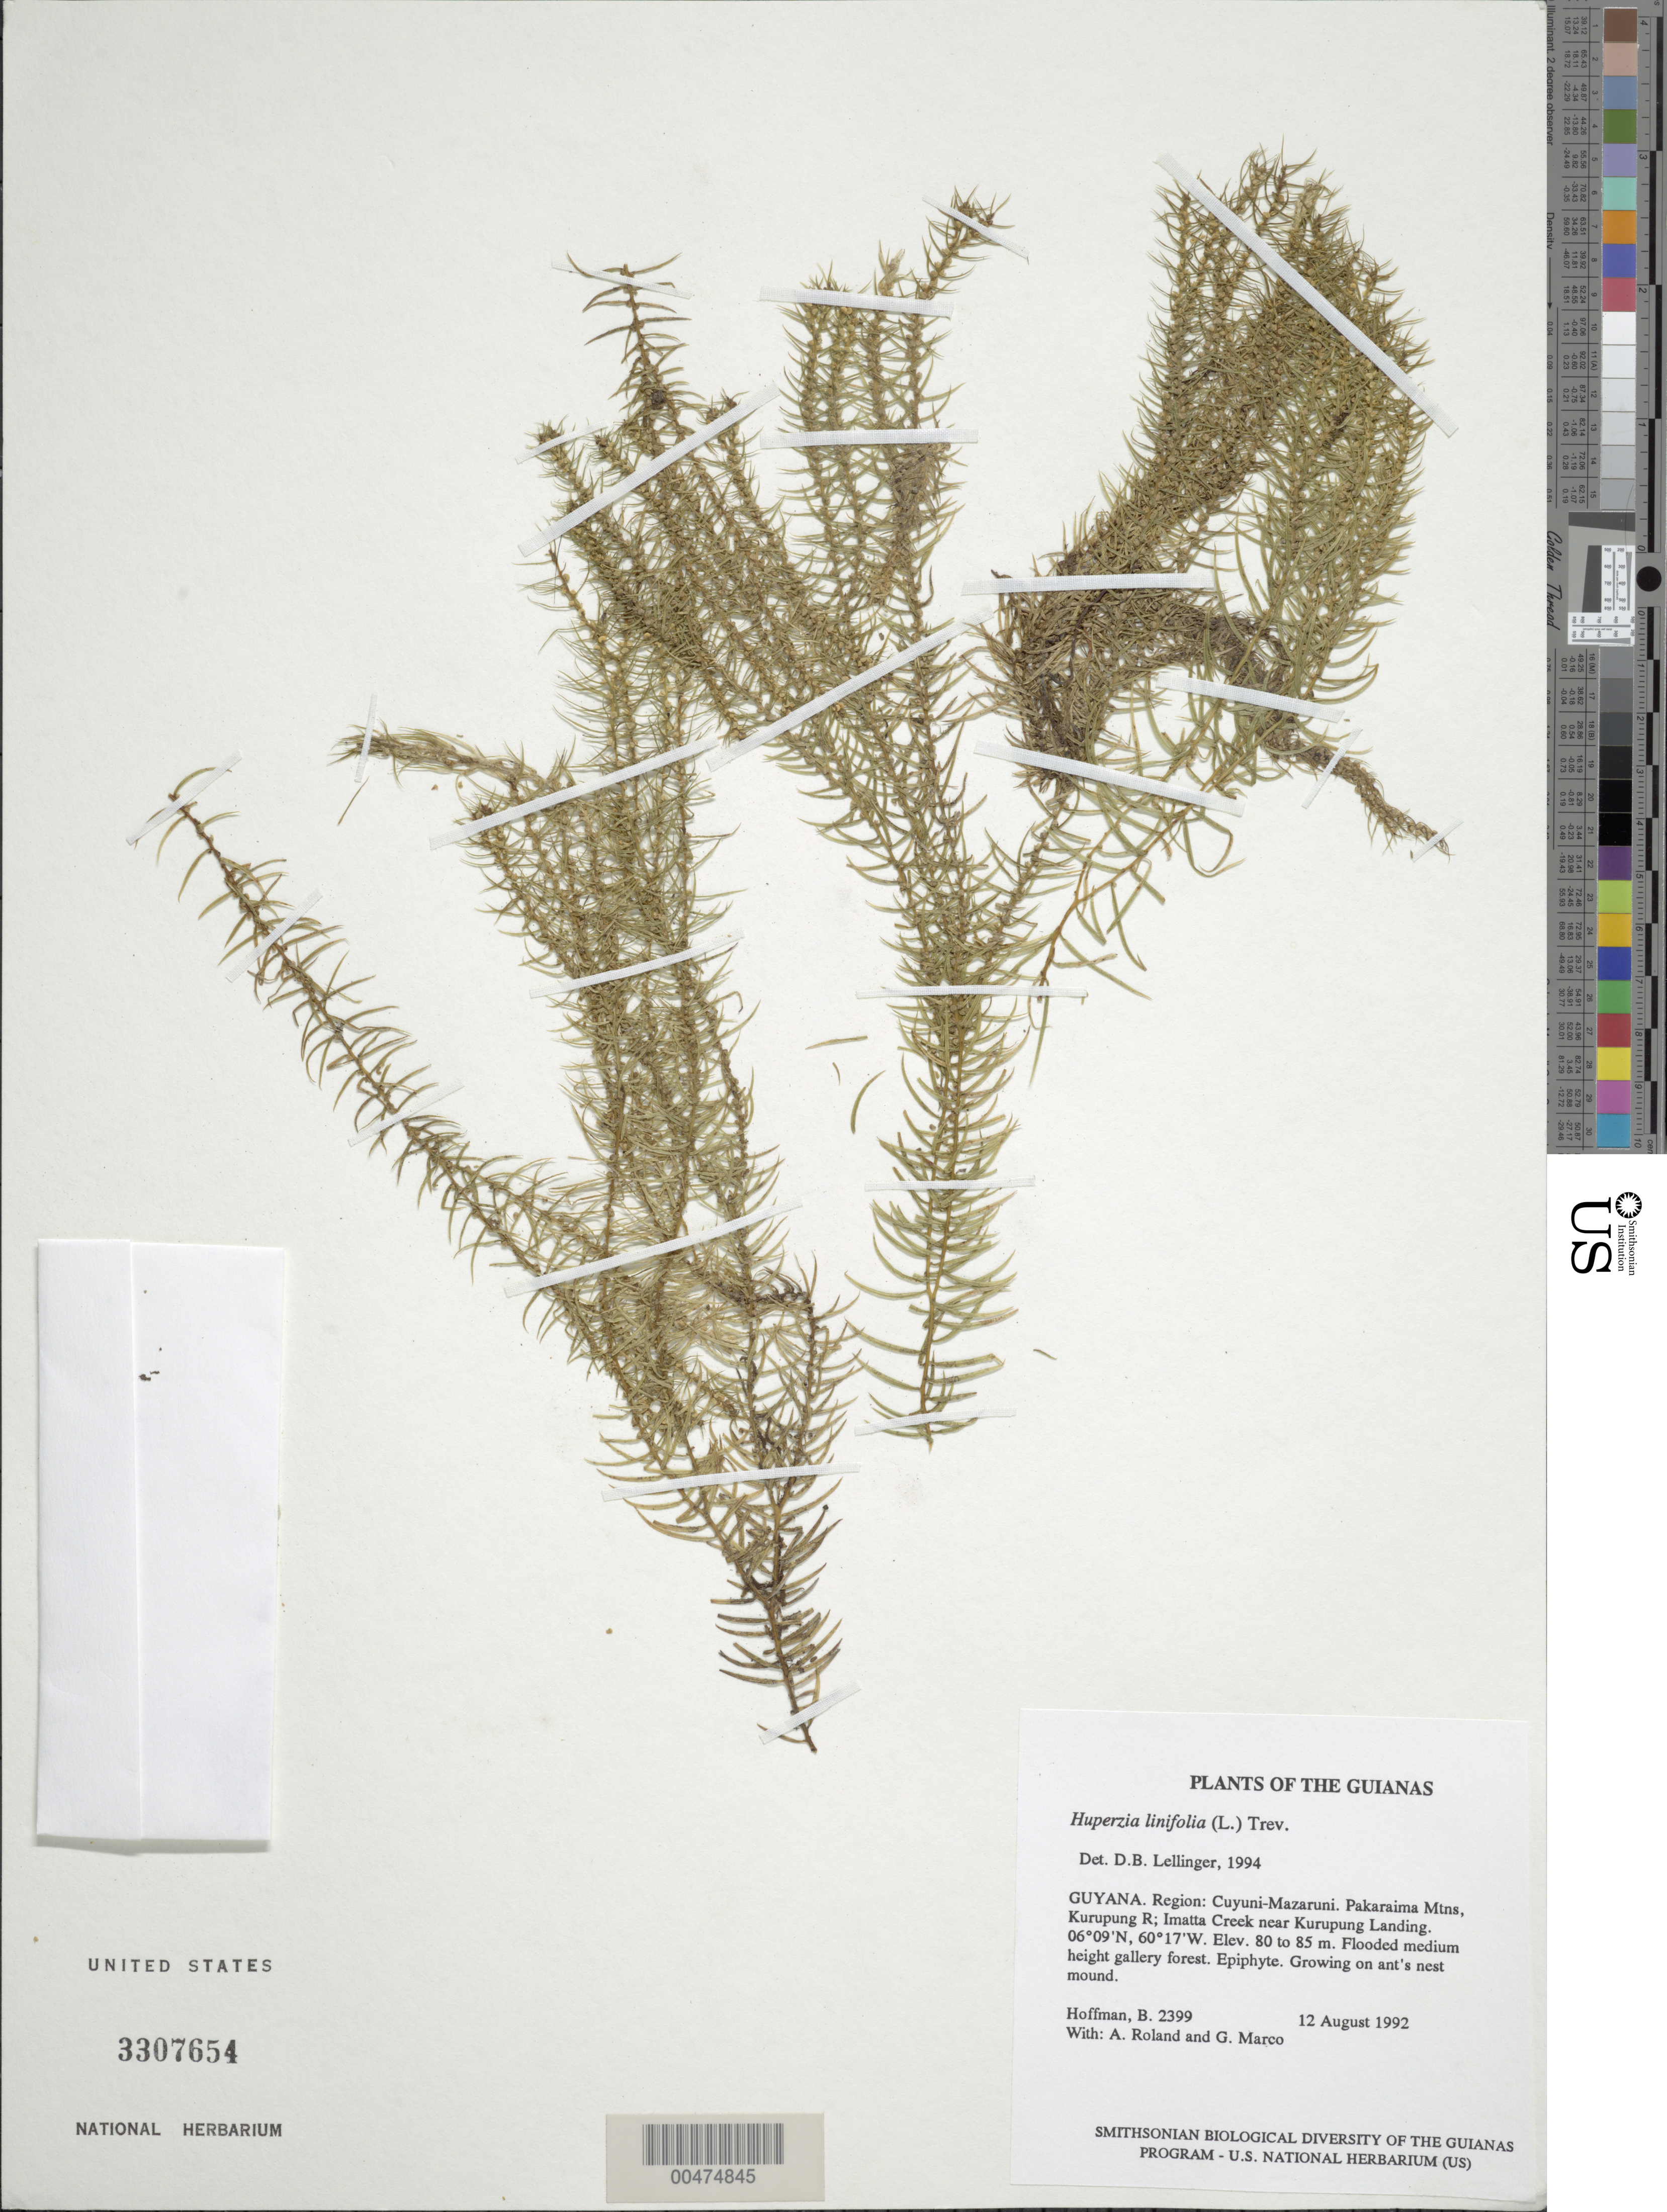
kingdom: Plantae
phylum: Tracheophyta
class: Lycopodiopsida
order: Lycopodiales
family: Lycopodiaceae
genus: Phlegmariurus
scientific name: Phlegmariurus linifolius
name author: (L.) B. Øllg.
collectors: B. Hoffman, E. Roland & G. Marco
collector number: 2399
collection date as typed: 12 August 1992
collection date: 1992-08-12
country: Guyana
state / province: Cuyuni-Mazaruni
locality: Pakaraima Mountains, Kurupung River; Imatta Creek, near Kurupung Landing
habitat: Flooded medium height gallery forest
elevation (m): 80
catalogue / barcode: US 3307654